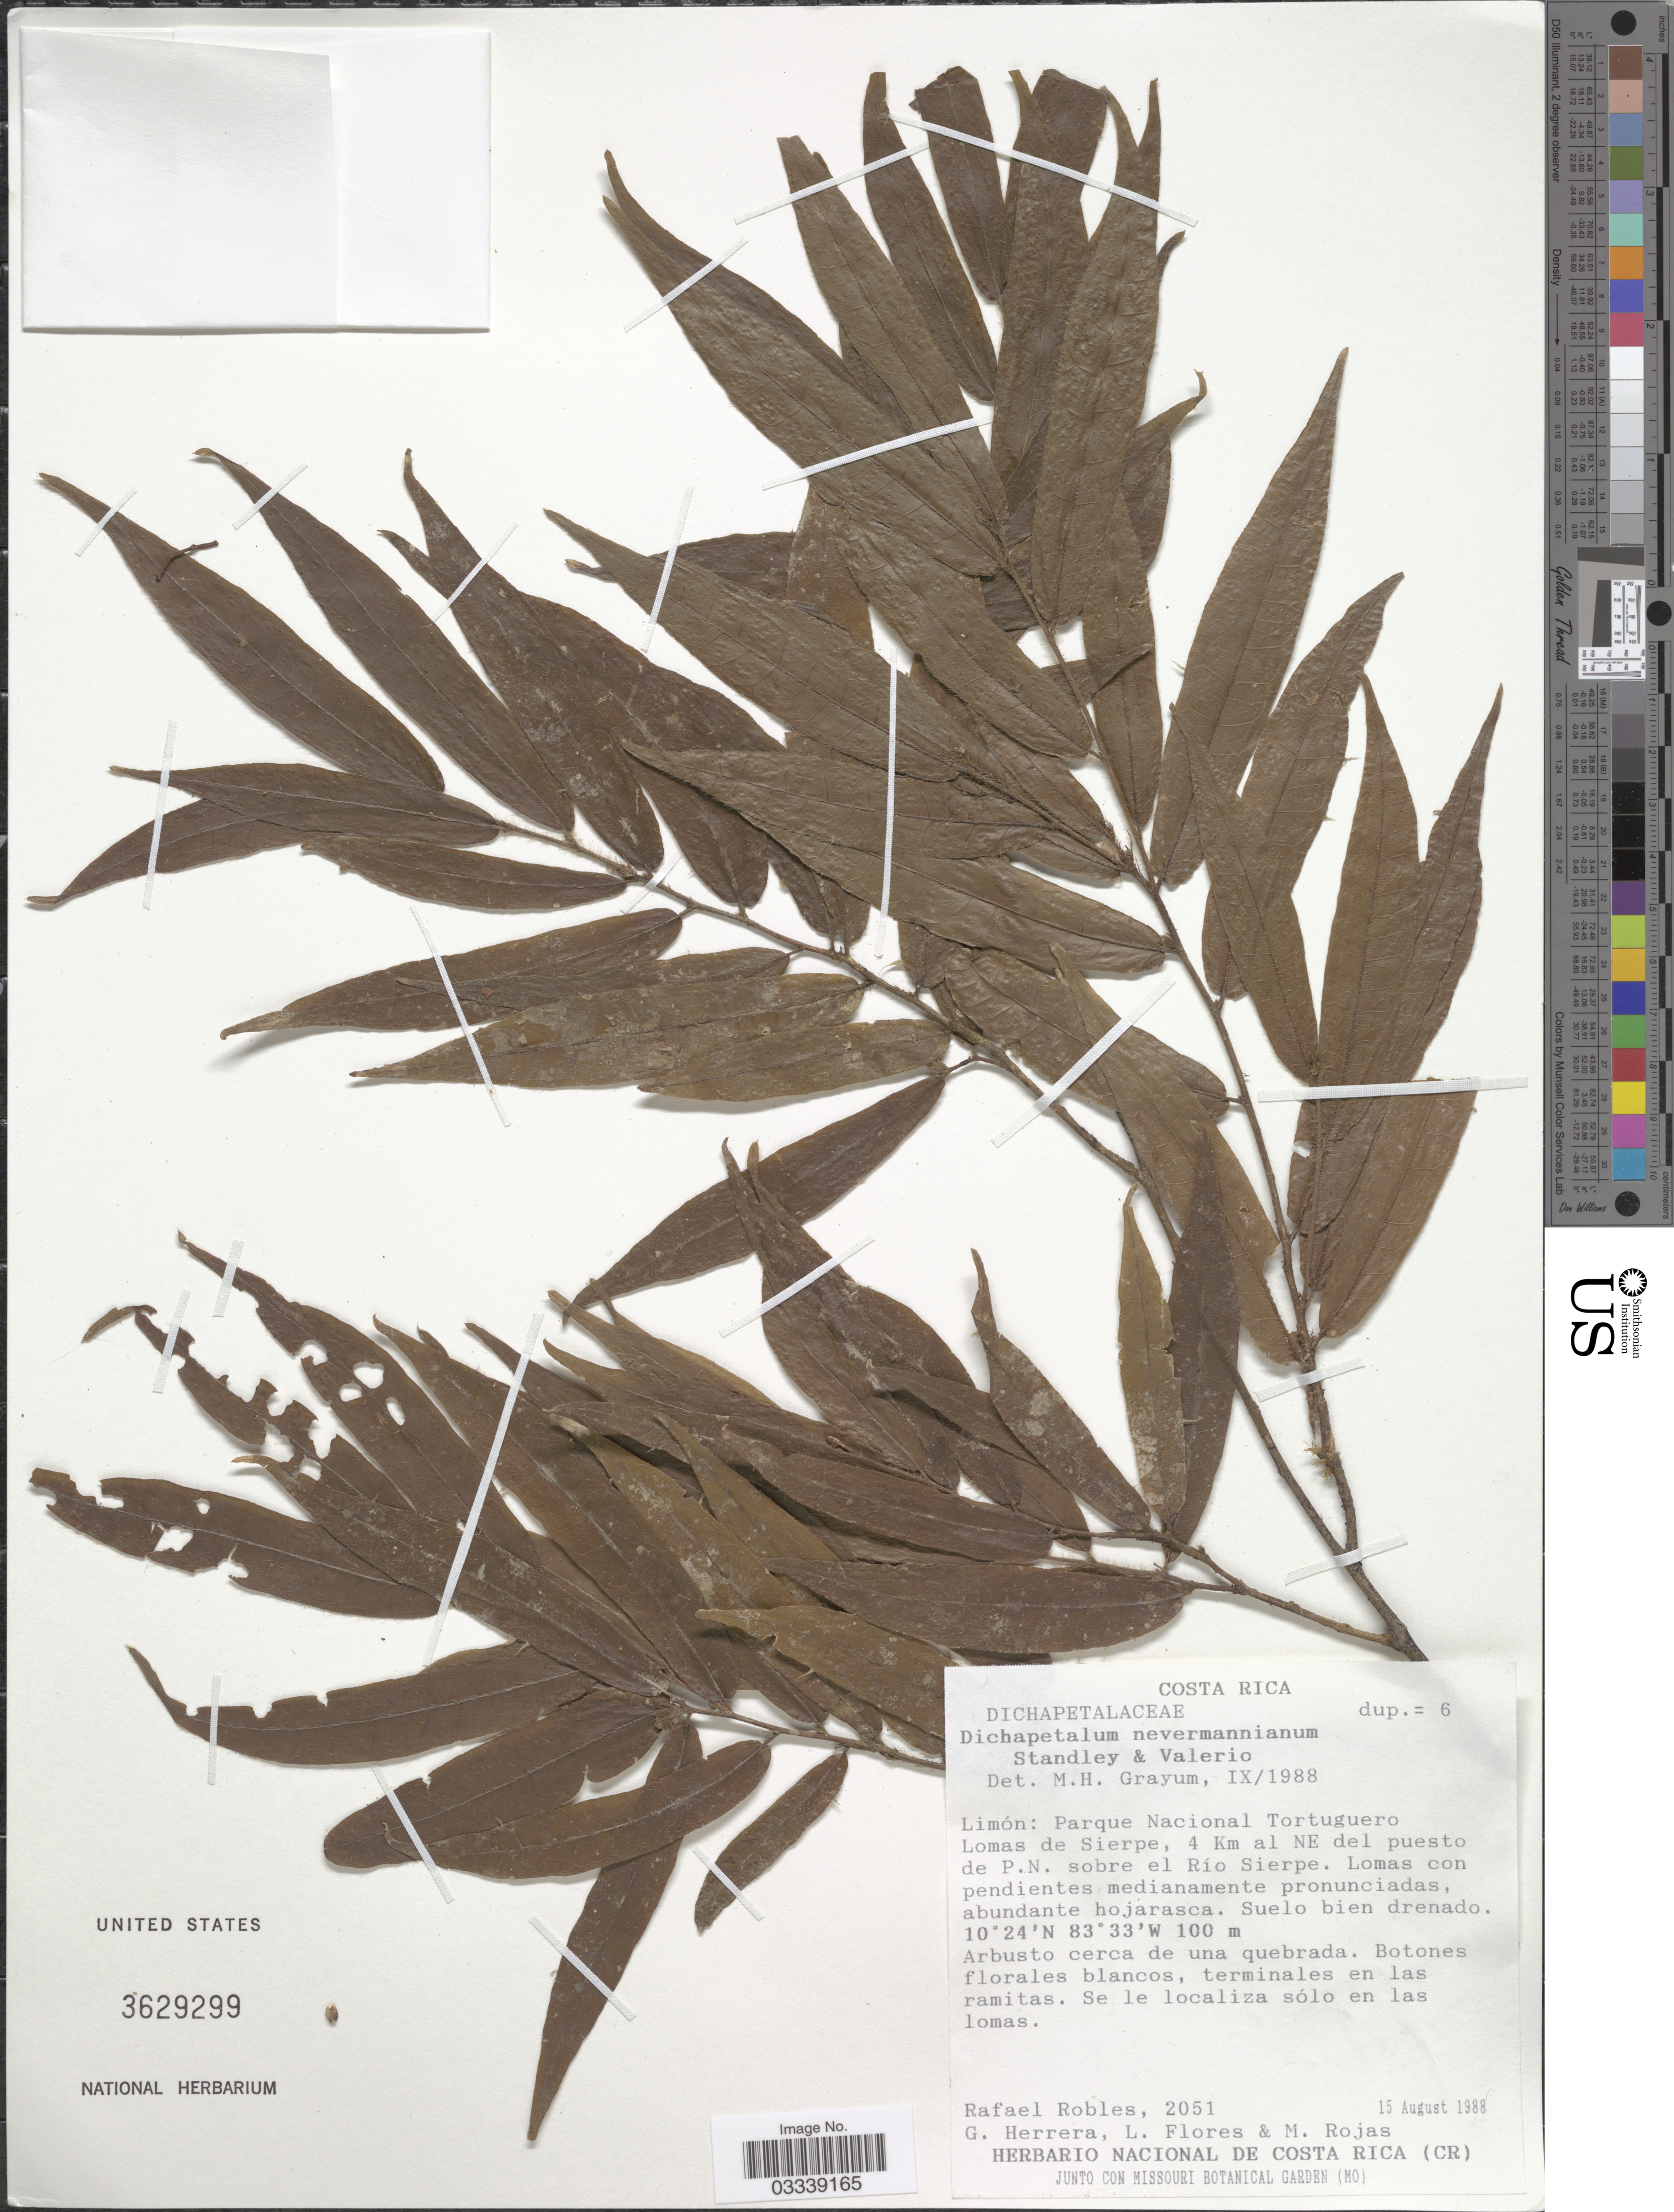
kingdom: Plantae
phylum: Tracheophyta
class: Magnoliopsida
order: Malpighiales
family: Dichapetalaceae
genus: Dichapetalum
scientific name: Dichapetalum nevermannianum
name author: Standl. & Valerio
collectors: R. Robles, G. Herrera, L. Flores & M. Rojas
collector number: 2051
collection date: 1988-08-15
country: Costa Rica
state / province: Limón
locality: Parque Nacional Tortuguero Lomas de Sierpe, 4 Km al NE del Puesto de P. N. sobre el Río Sierpe.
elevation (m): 100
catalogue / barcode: US 3629299